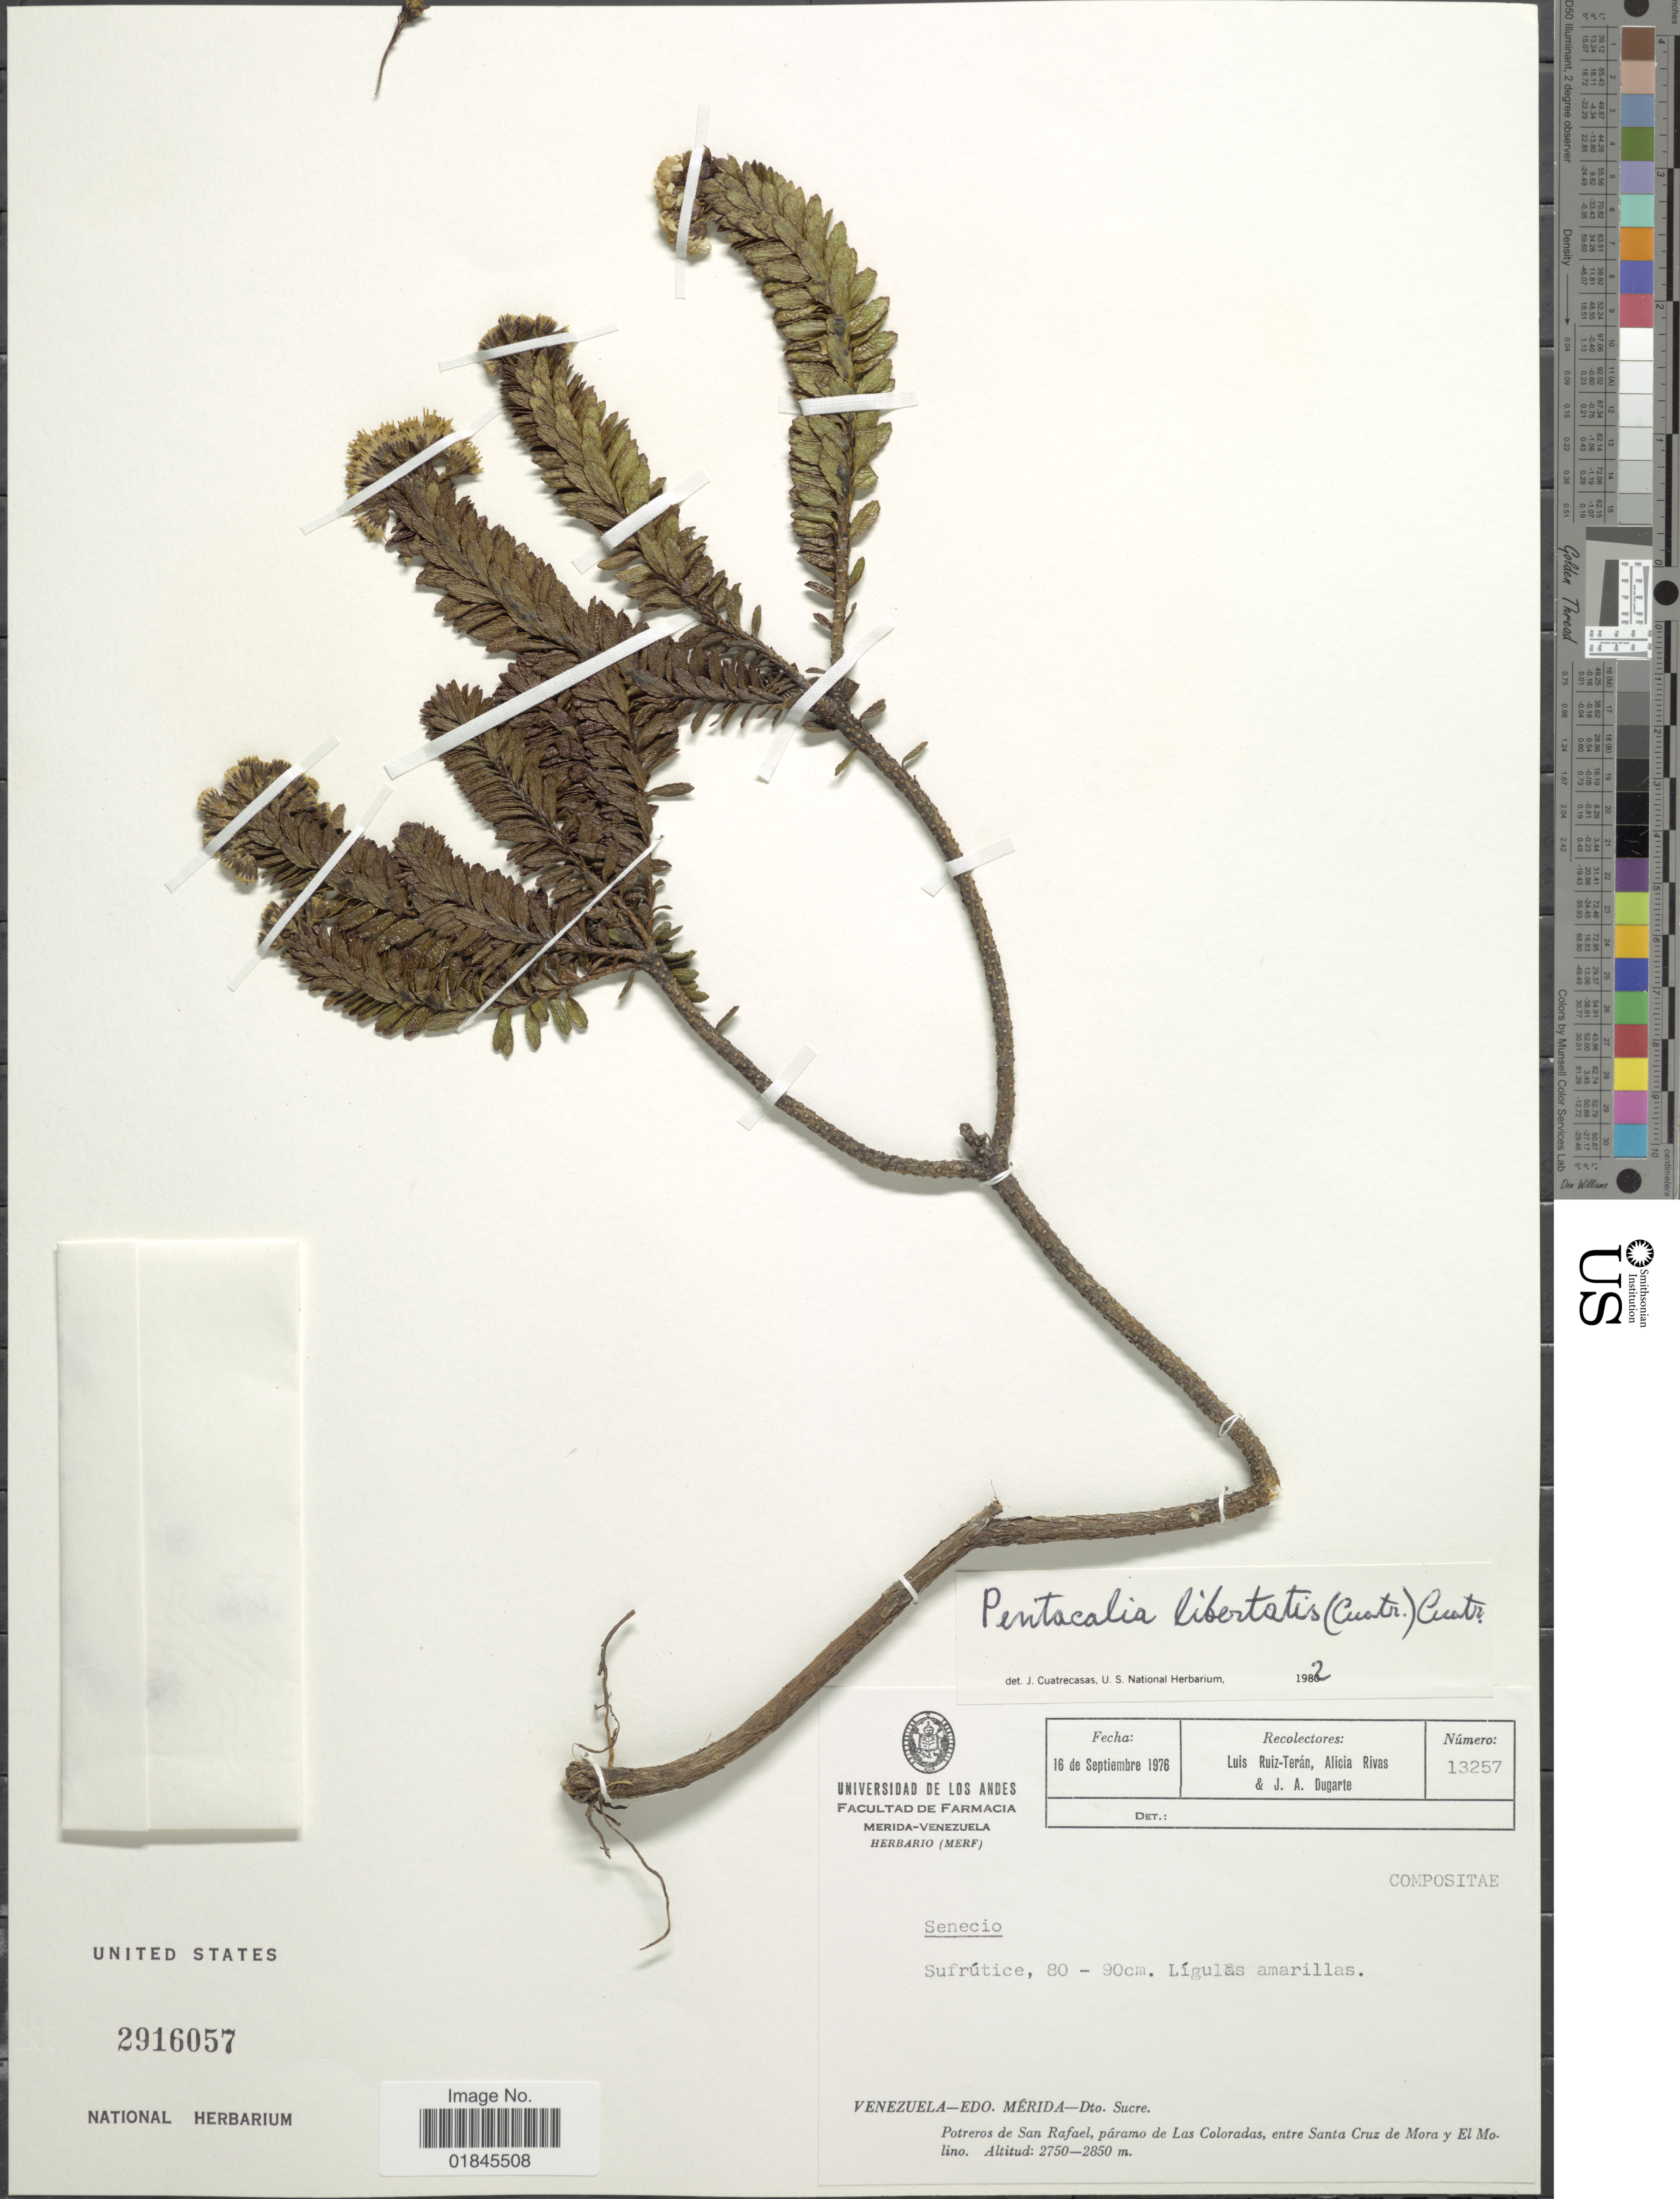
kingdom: Plantae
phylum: Tracheophyta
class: Magnoliopsida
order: Asterales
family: Asteraceae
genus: Pentacalia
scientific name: Pentacalia libertatis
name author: (Cuatrec.) Cuatrec.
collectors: L. E. Ruíz-Terán & J. Dugarte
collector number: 13257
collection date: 1976-09-16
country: Venezuela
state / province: Mérida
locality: Venezuela - Edo. Mérida - Dto. Sucre. Potreros de San Rafael, páramo de Las Coloradas, entre Santa Cruz de Mora y El Molino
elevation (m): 2750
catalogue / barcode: US 2916057